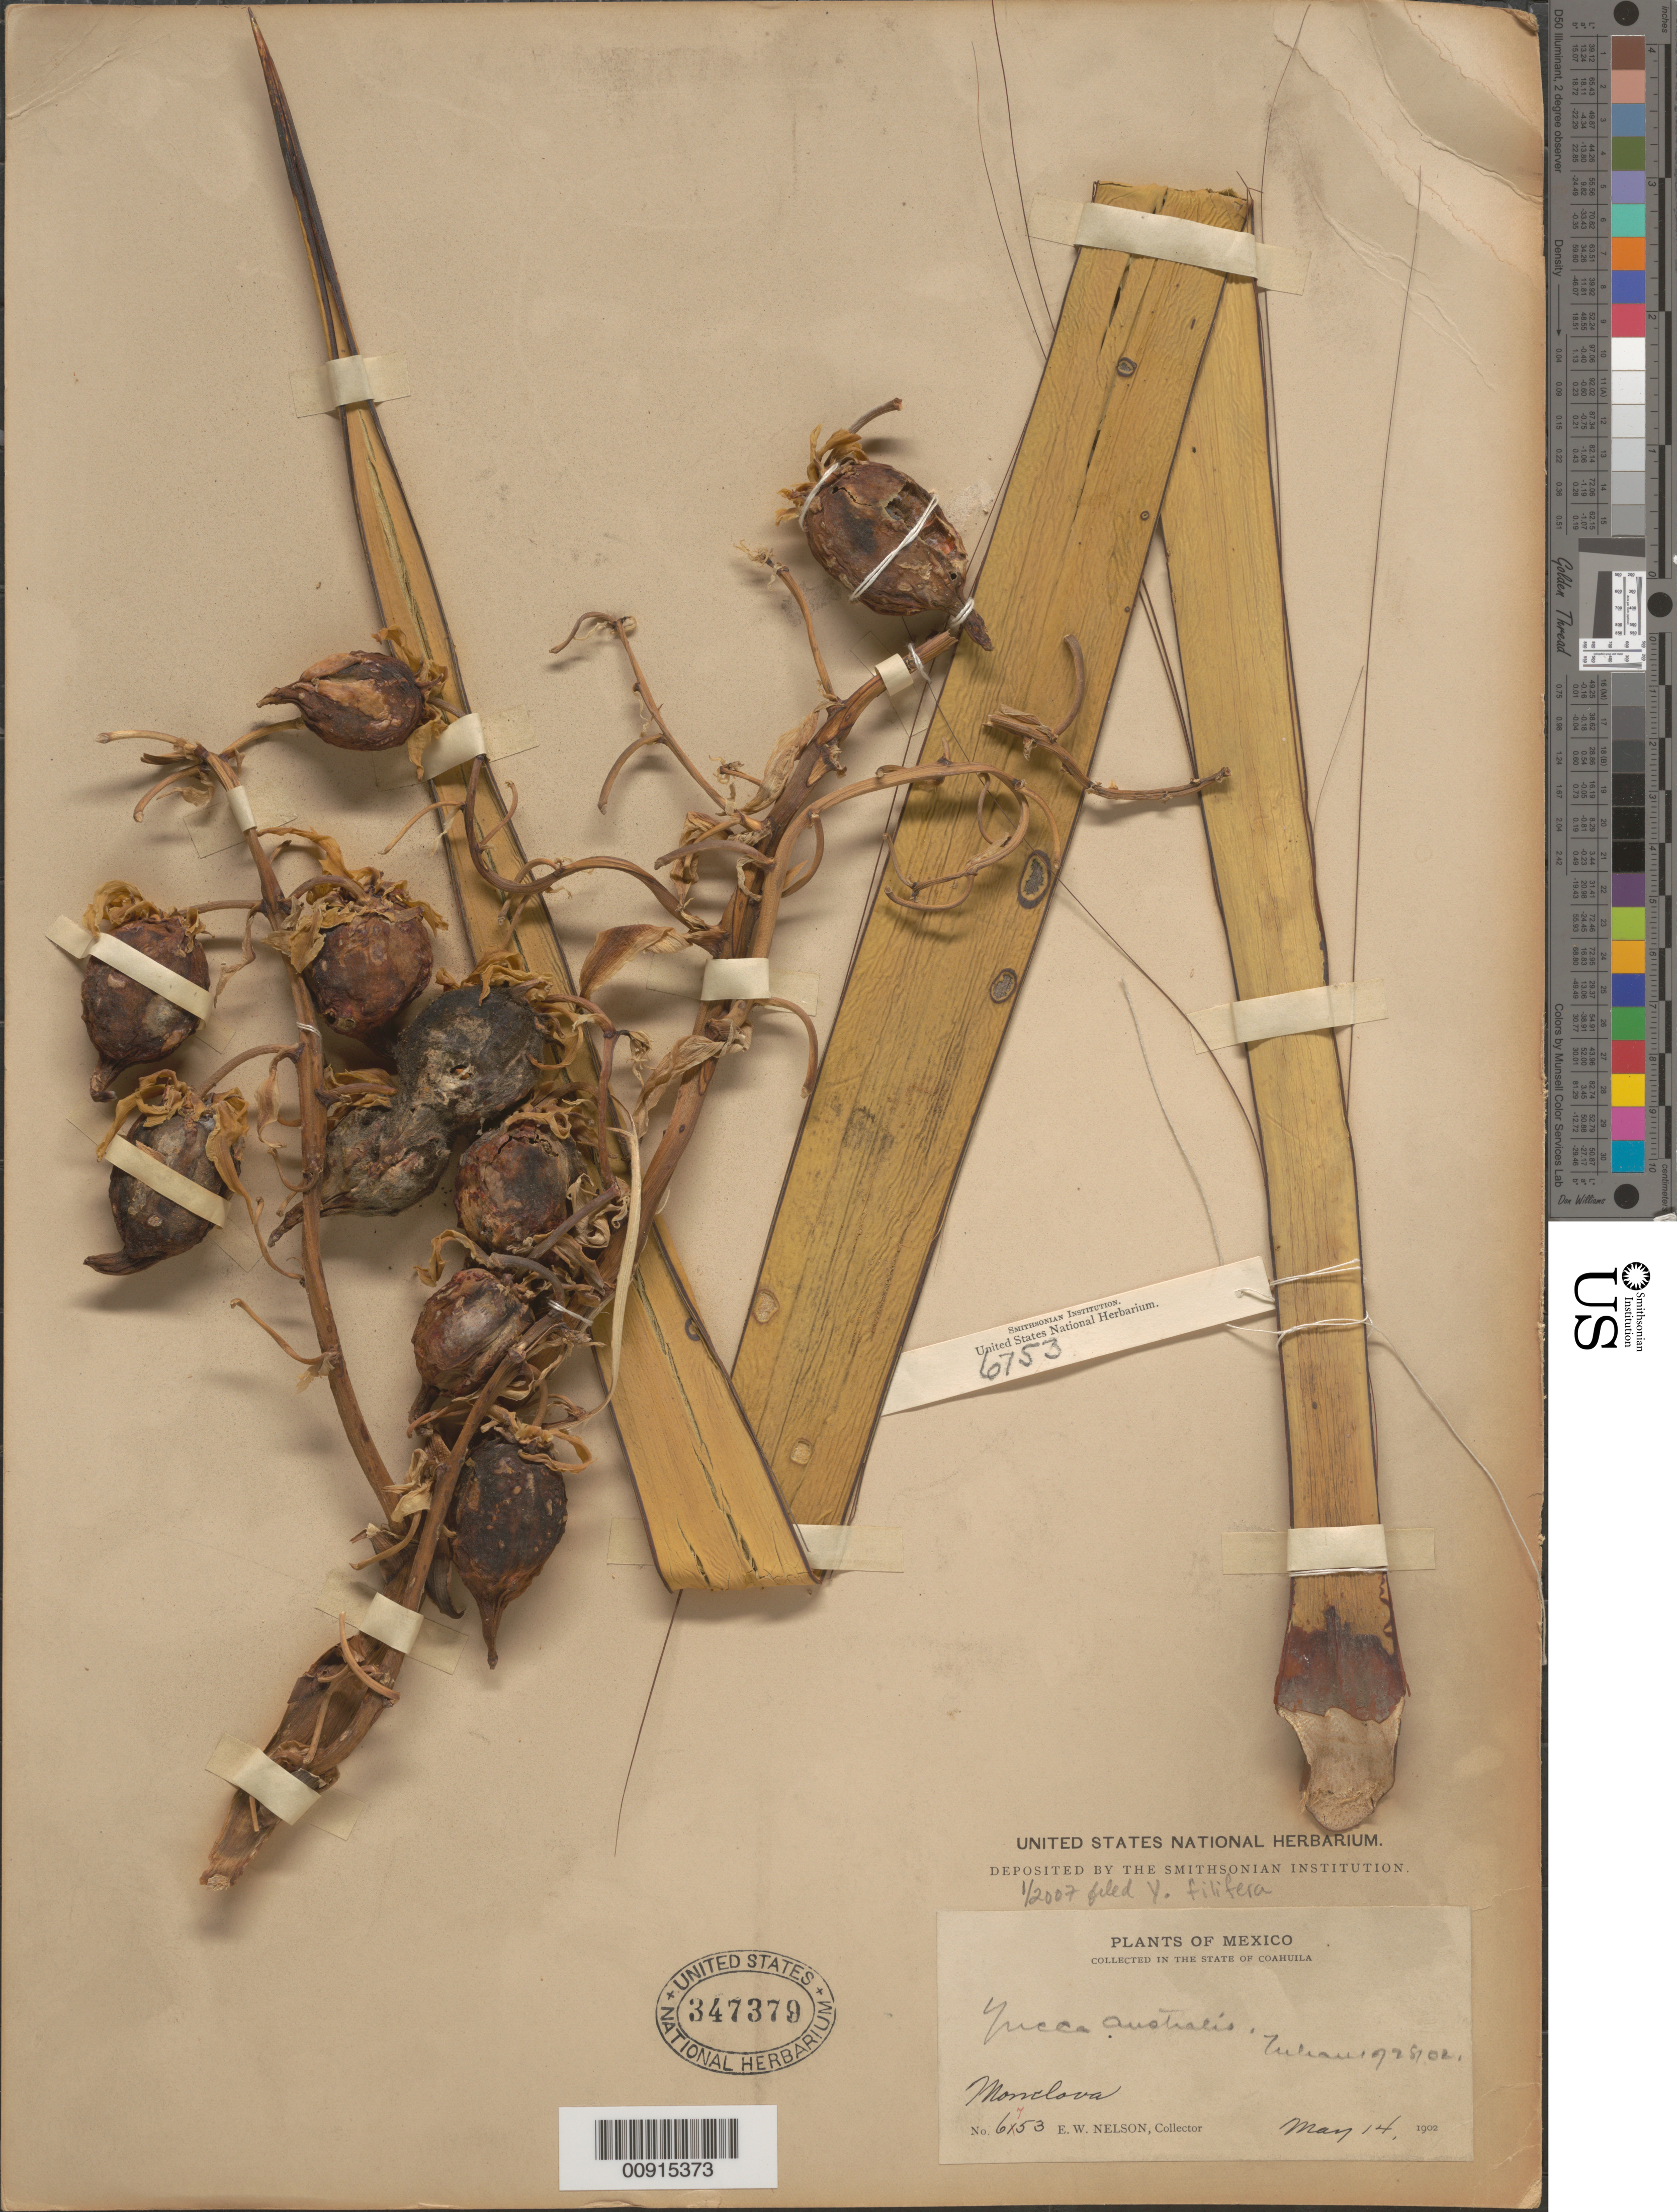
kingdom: Plantae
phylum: Tracheophyta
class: Liliopsida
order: Asparagales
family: Asparagaceae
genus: Yucca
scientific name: Yucca filifera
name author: Chabaud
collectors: E. W. Nelson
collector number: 6753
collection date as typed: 14 May 1902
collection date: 1902-05-14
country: Mexico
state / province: Coahuila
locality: Monclova, Coahuila.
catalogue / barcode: US 347379